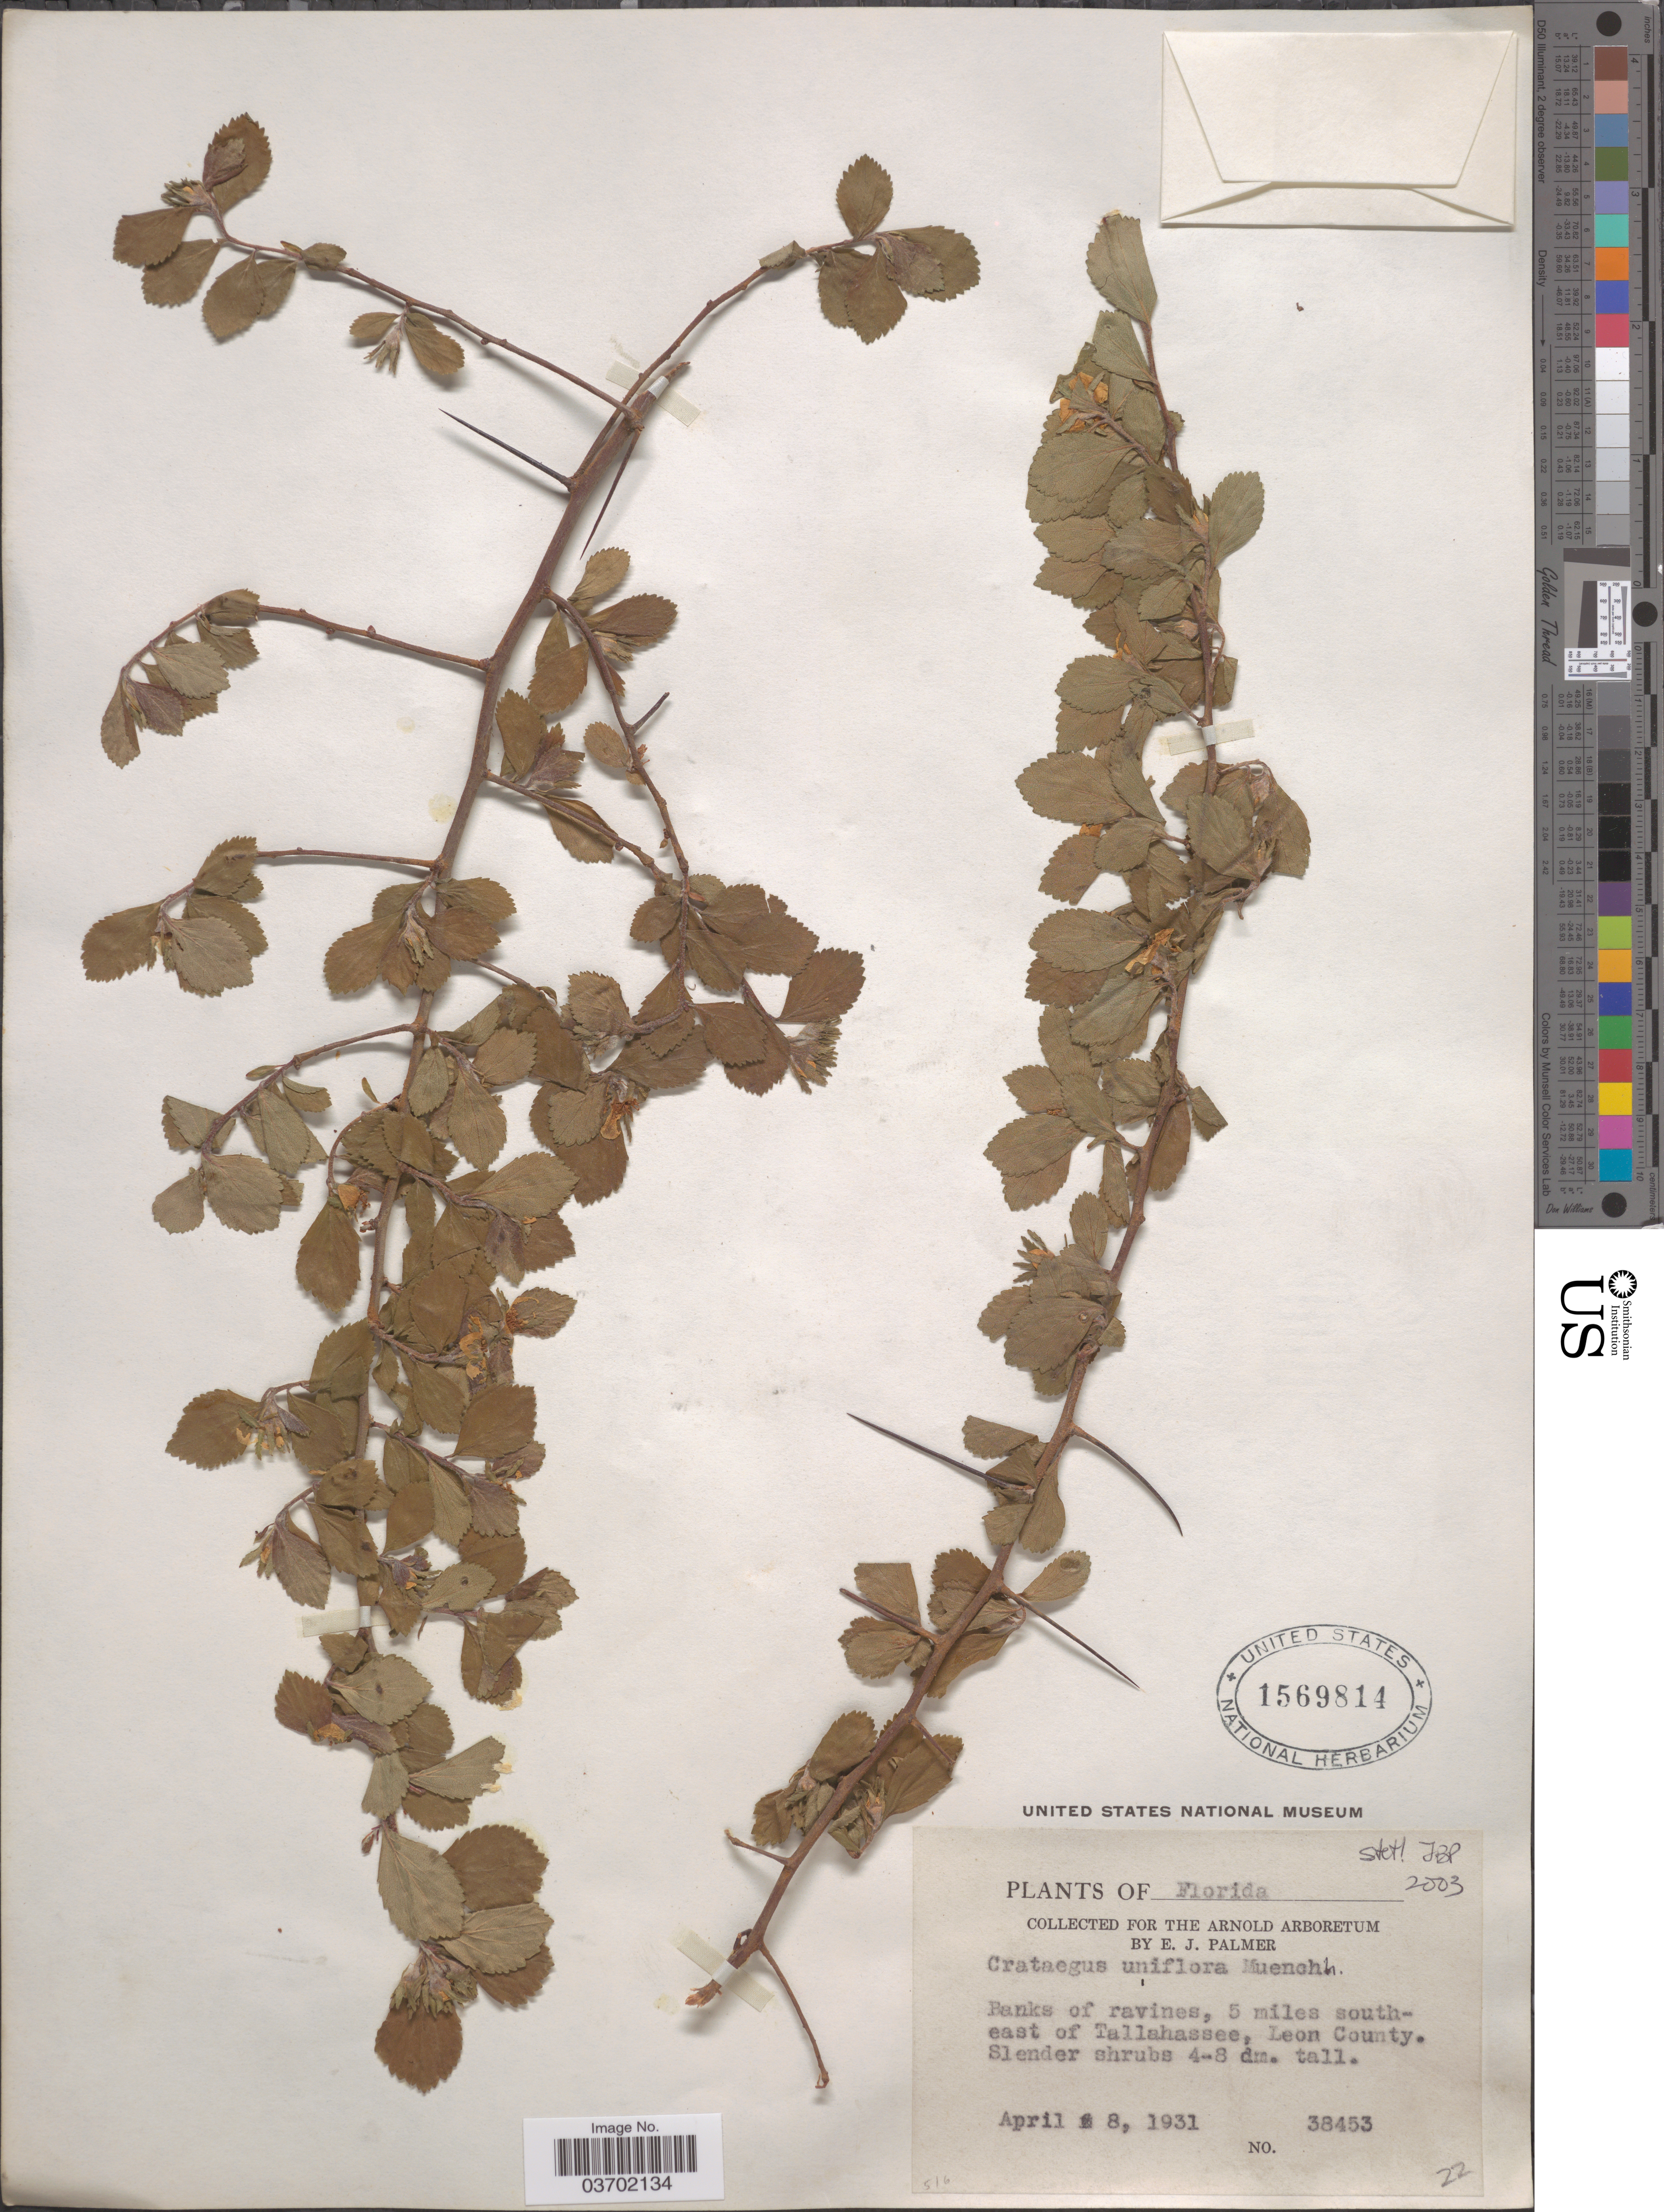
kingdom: Plantae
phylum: Tracheophyta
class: Magnoliopsida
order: Rosales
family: Rosaceae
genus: Crataegus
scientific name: Crataegus uniflora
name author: Münchh.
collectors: E. J. Palmer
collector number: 38453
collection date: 1931-04-08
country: United States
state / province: Florida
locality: Banks of ravines, 5 miles southeast of Tallahassee, Leon County.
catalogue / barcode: US 1569814